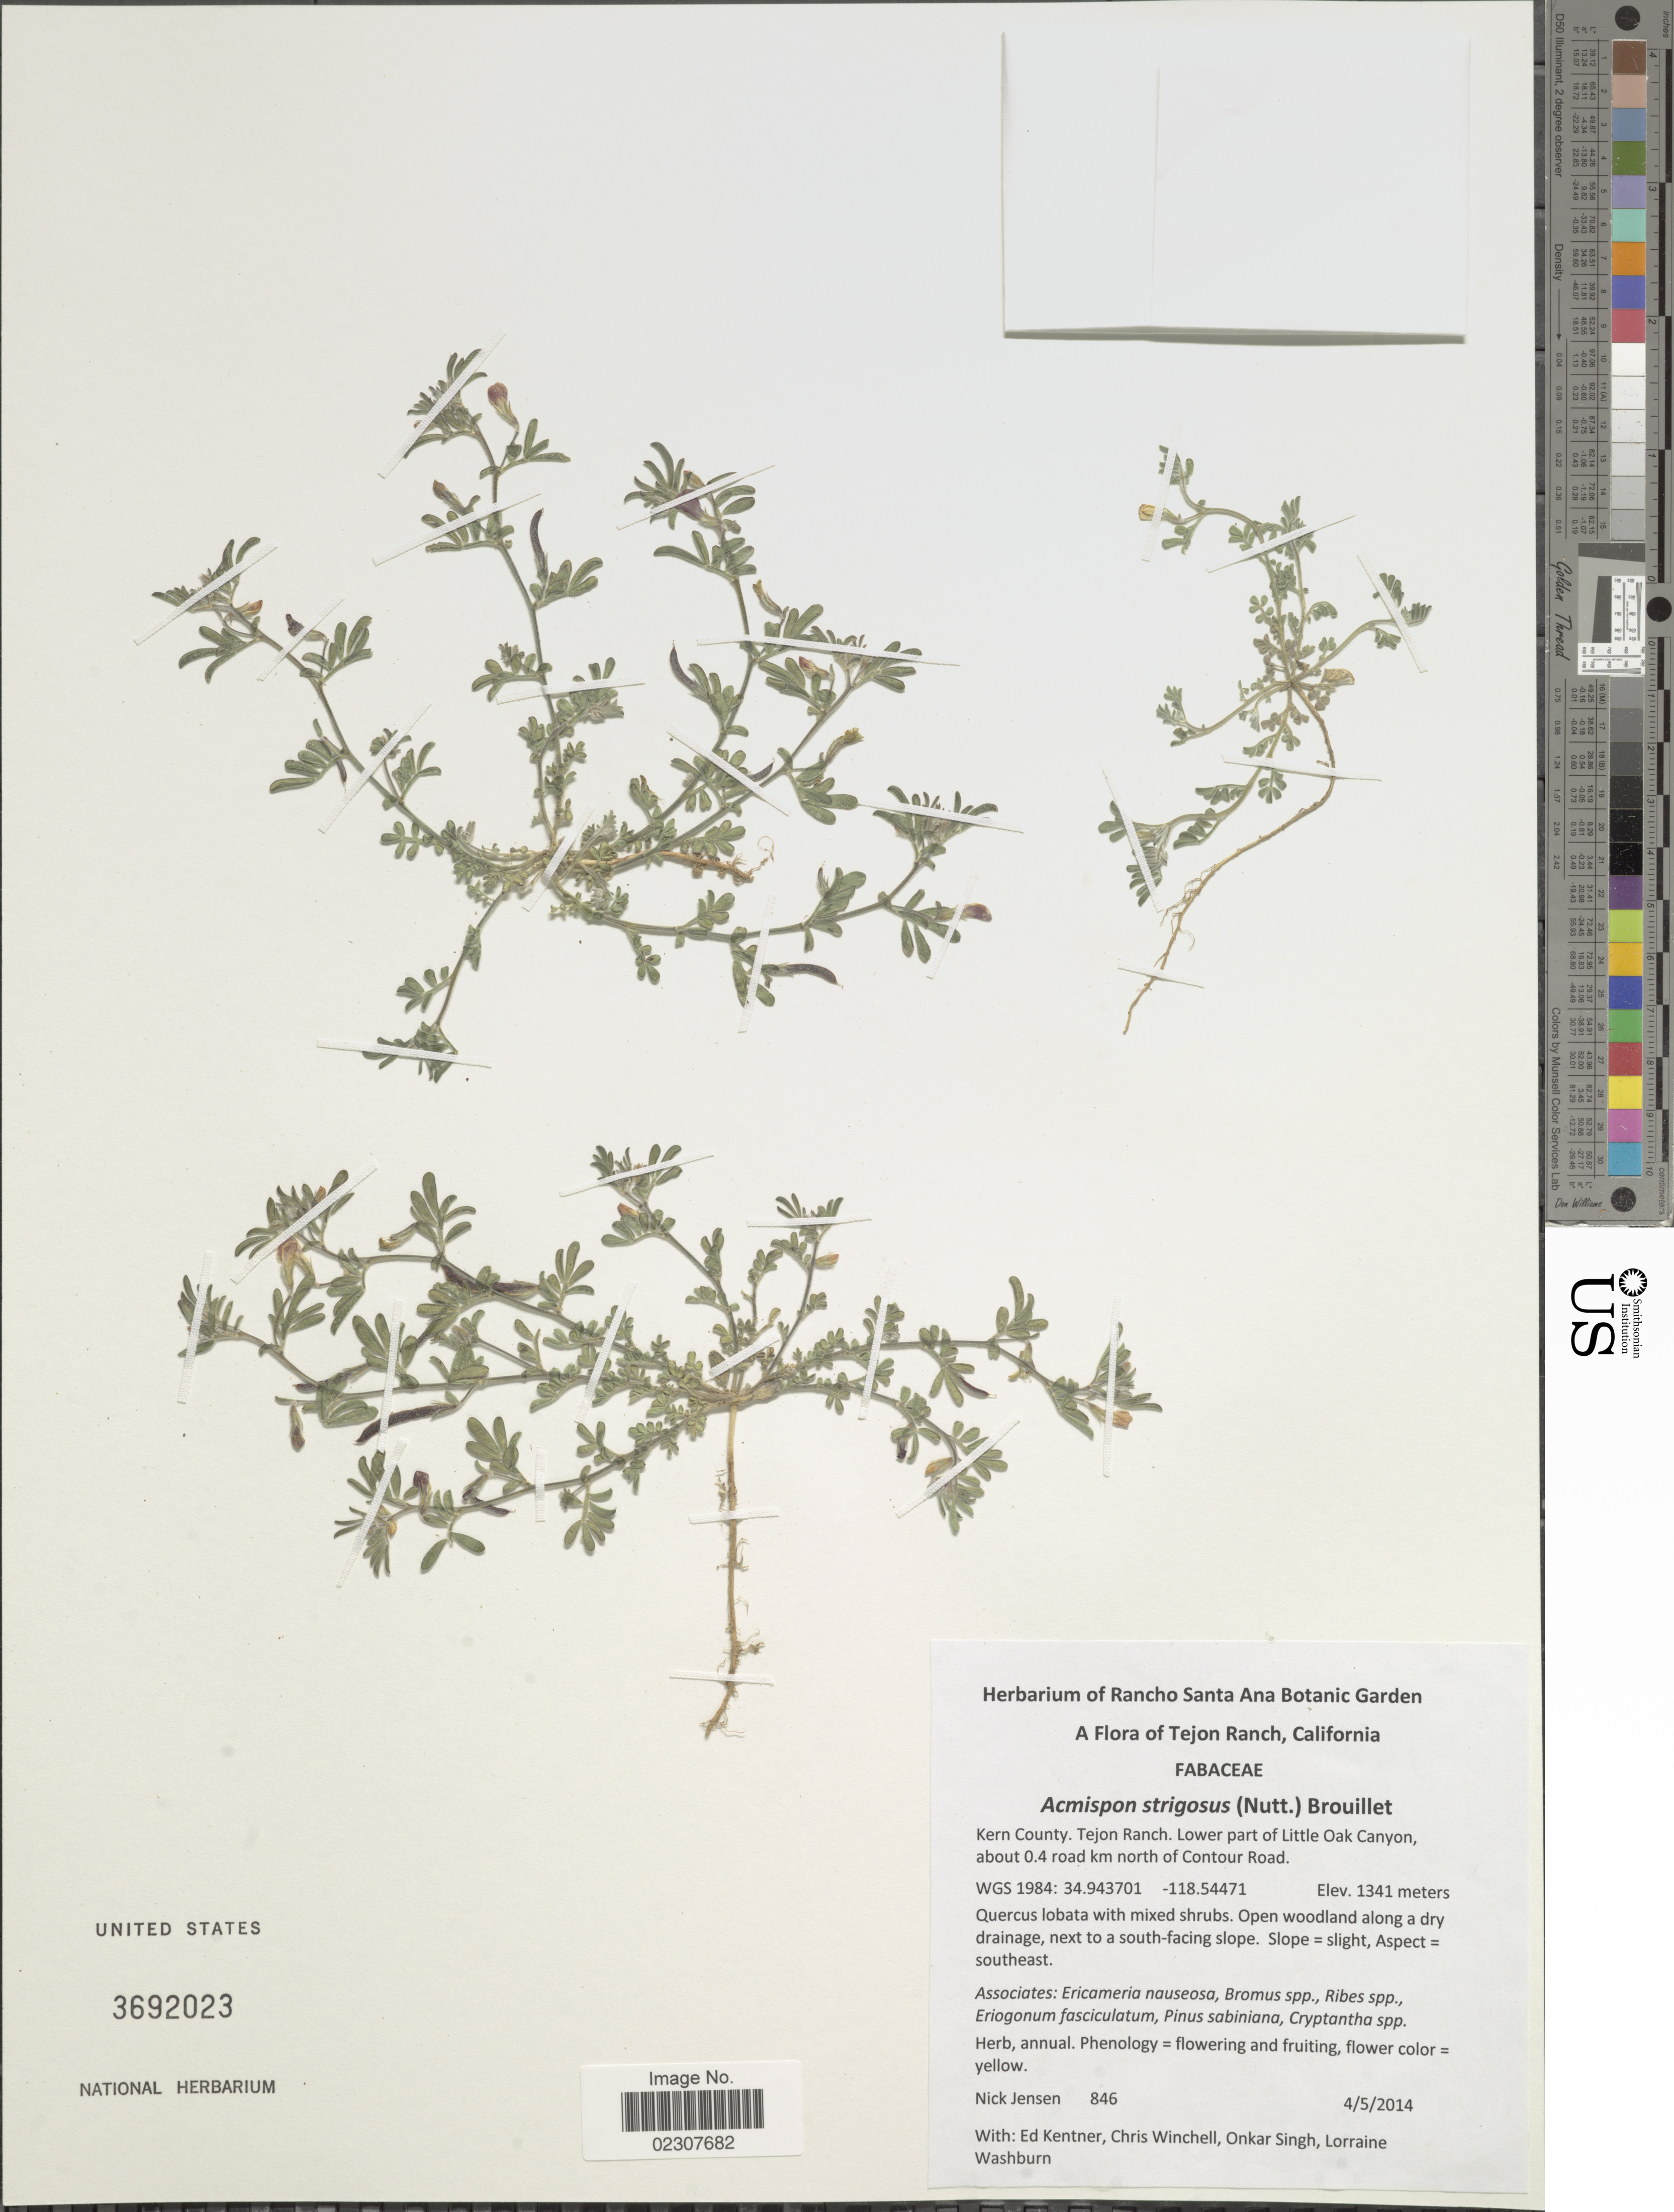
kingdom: Plantae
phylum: Tracheophyta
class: Magnoliopsida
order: Fabales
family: Fabaceae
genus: Acmispon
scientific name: Acmispon strigosus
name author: (Nutt.) Brouillet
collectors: N. Jensen, E. Kentner, C. Winchell, O. Singh & L. Washburn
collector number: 846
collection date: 2014-04-05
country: United States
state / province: California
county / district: Kern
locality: Tehon Ranch, Kern County. Tejon Ranch. Lower part of Little Oak Canyon, about 0.4 road km north of Contour Road. WGS 1984: 34.943701 -118.54471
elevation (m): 1341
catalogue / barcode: US 3692023